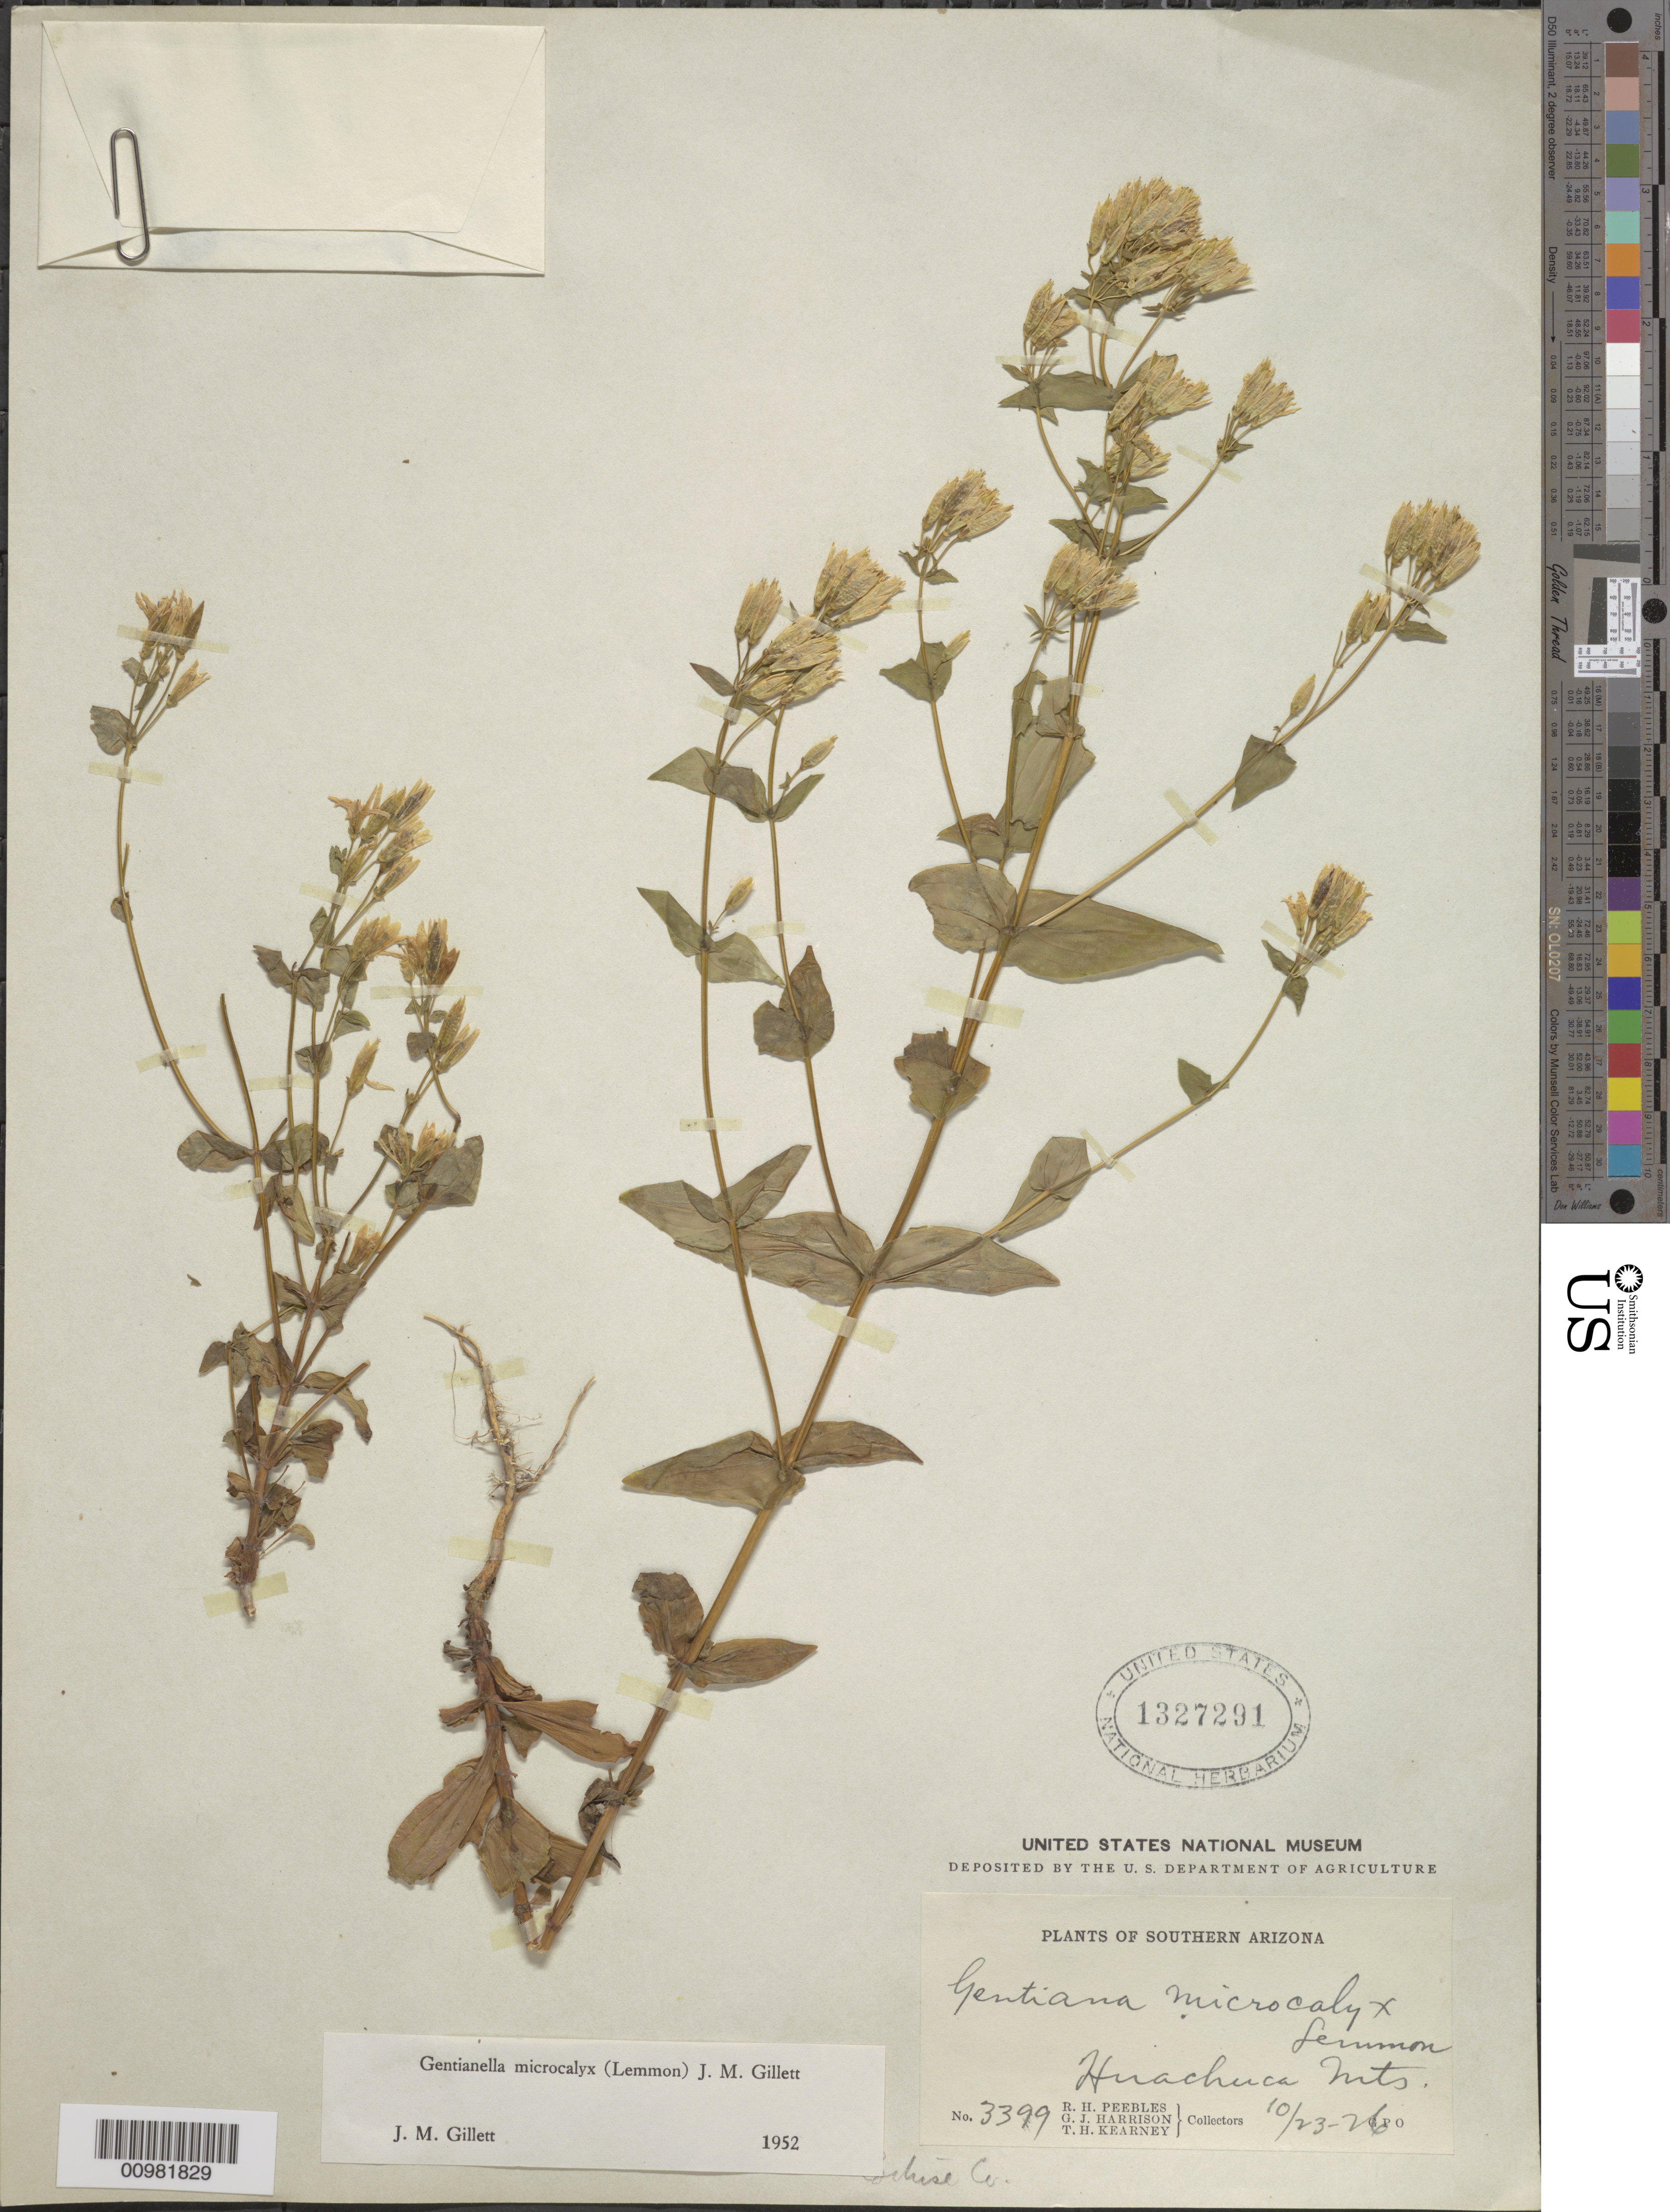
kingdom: Plantae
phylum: Tracheophyta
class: Magnoliopsida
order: Gentianales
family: Gentianaceae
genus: Gentianella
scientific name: Gentianella microcalyx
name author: (Lemmon) J.M. Gillet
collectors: R. H. Peebles & G. J. Harrison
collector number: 3399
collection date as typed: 23 Oct 1926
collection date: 1926-10-23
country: United States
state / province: Arizona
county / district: Cochise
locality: Huachuca Mts.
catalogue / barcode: US 1327291